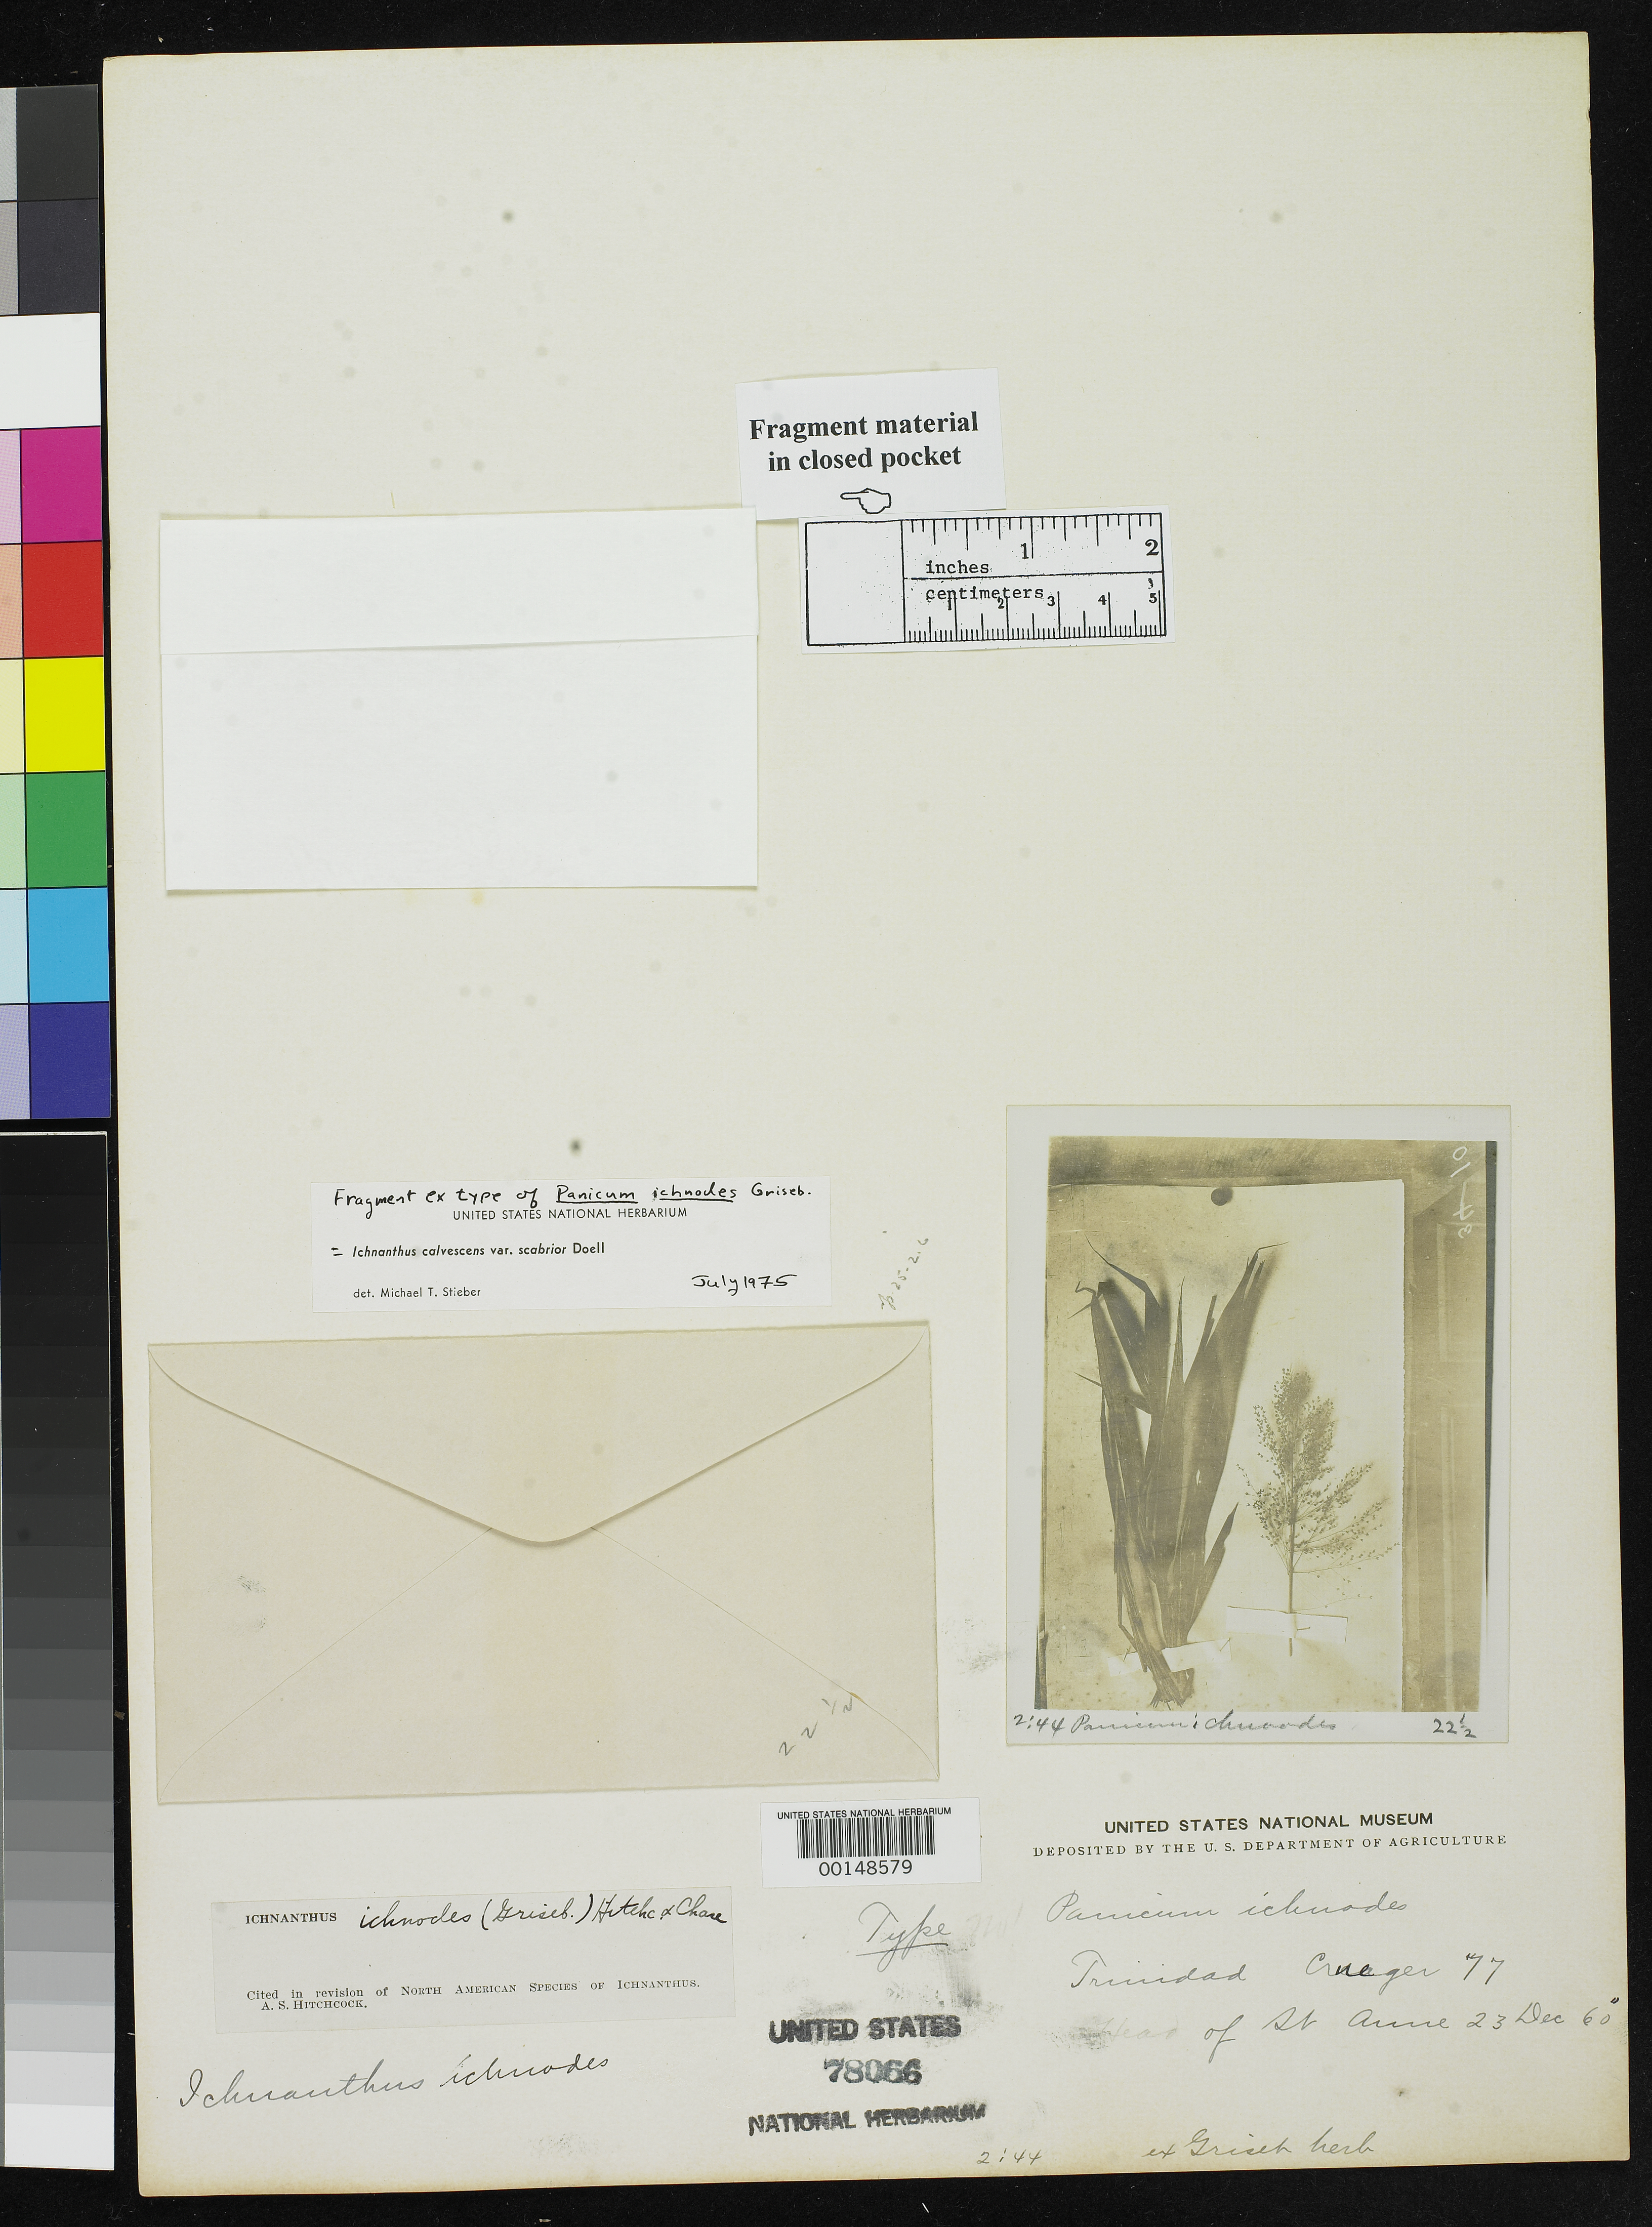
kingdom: Plantae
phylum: Tracheophyta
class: Liliopsida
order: Poales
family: Poaceae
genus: Panicum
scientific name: Panicum ichnodes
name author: Griseb.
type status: Type Fragment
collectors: H. Crueger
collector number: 77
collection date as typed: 23 Dec 1860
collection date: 1860-12-23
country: Trinidad and Tobago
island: Trinidad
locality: St. Anne.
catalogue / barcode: US 78066